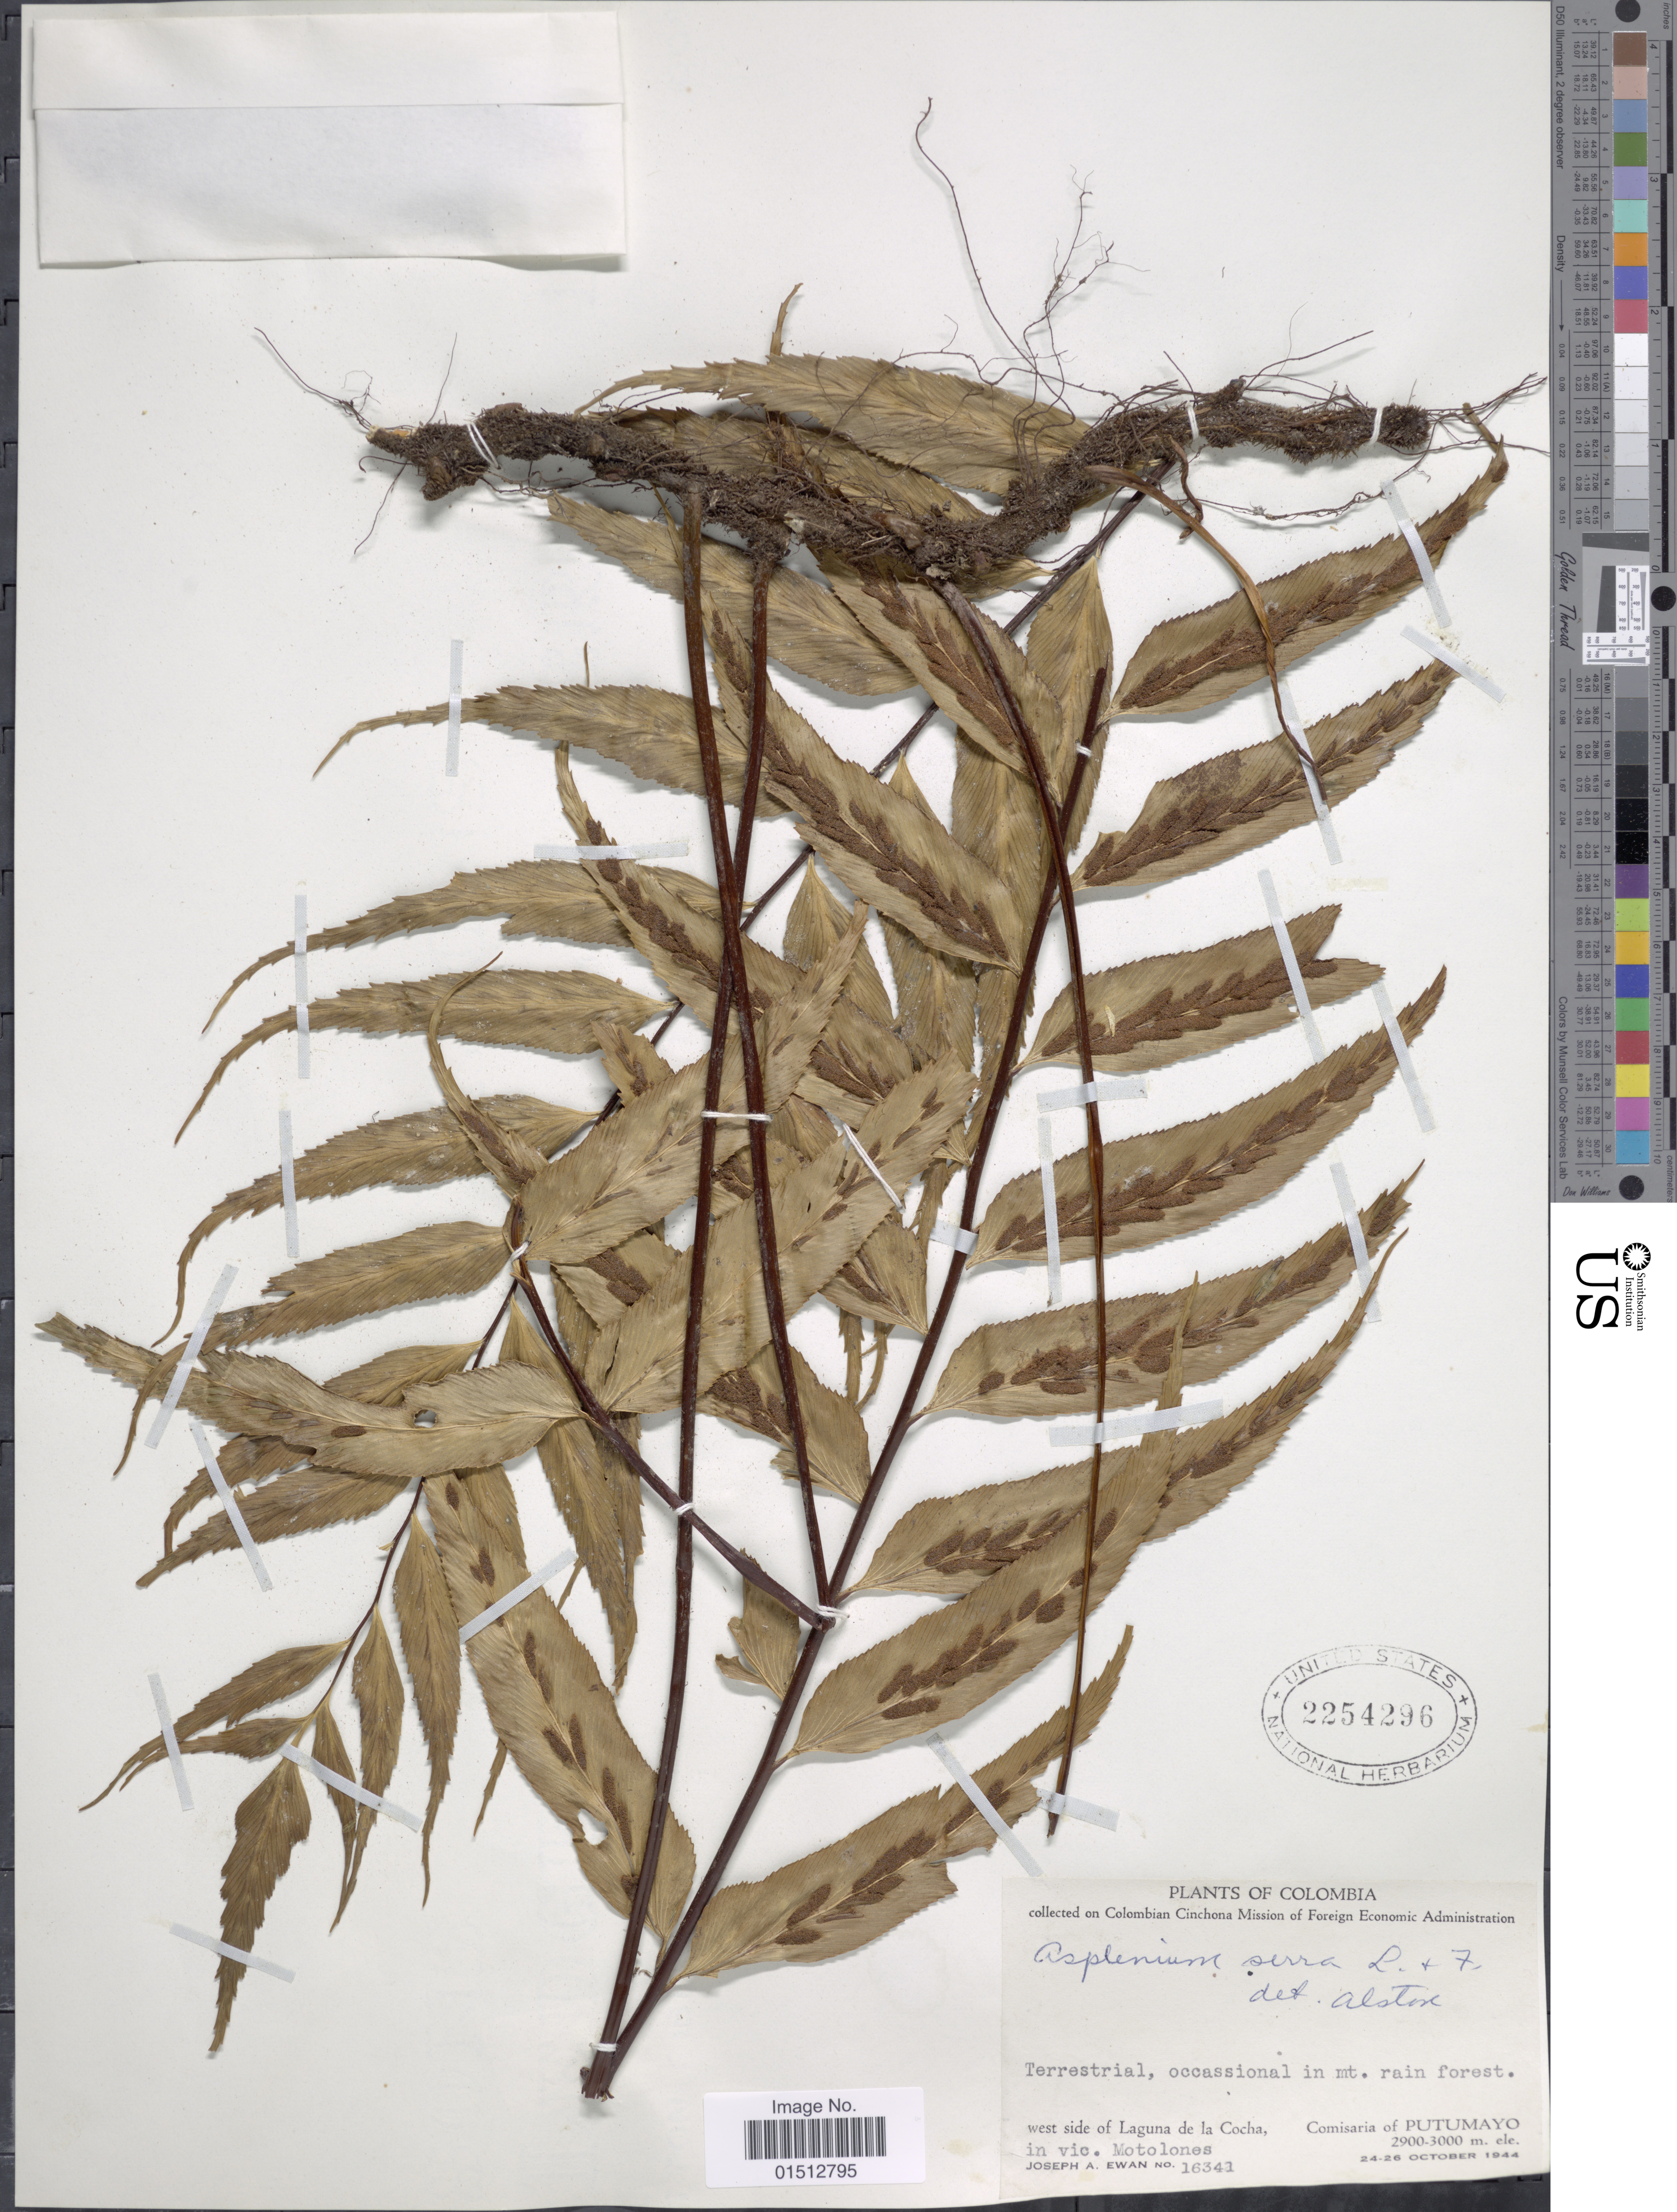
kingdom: Plantae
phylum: Tracheophyta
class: Polypodiopsida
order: Polypodiales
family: Aspleniaceae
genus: Asplenium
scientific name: Asplenium serra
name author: Langsd. & Fisch.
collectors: J. A. Ewan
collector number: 16341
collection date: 1944-10-24/1944-10-26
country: Colombia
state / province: Putumayo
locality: Colombia, west side of Laguna de la Cocha, Comisaria of Putumayo in vic. Motolones.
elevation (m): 2900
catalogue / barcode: US 2254296